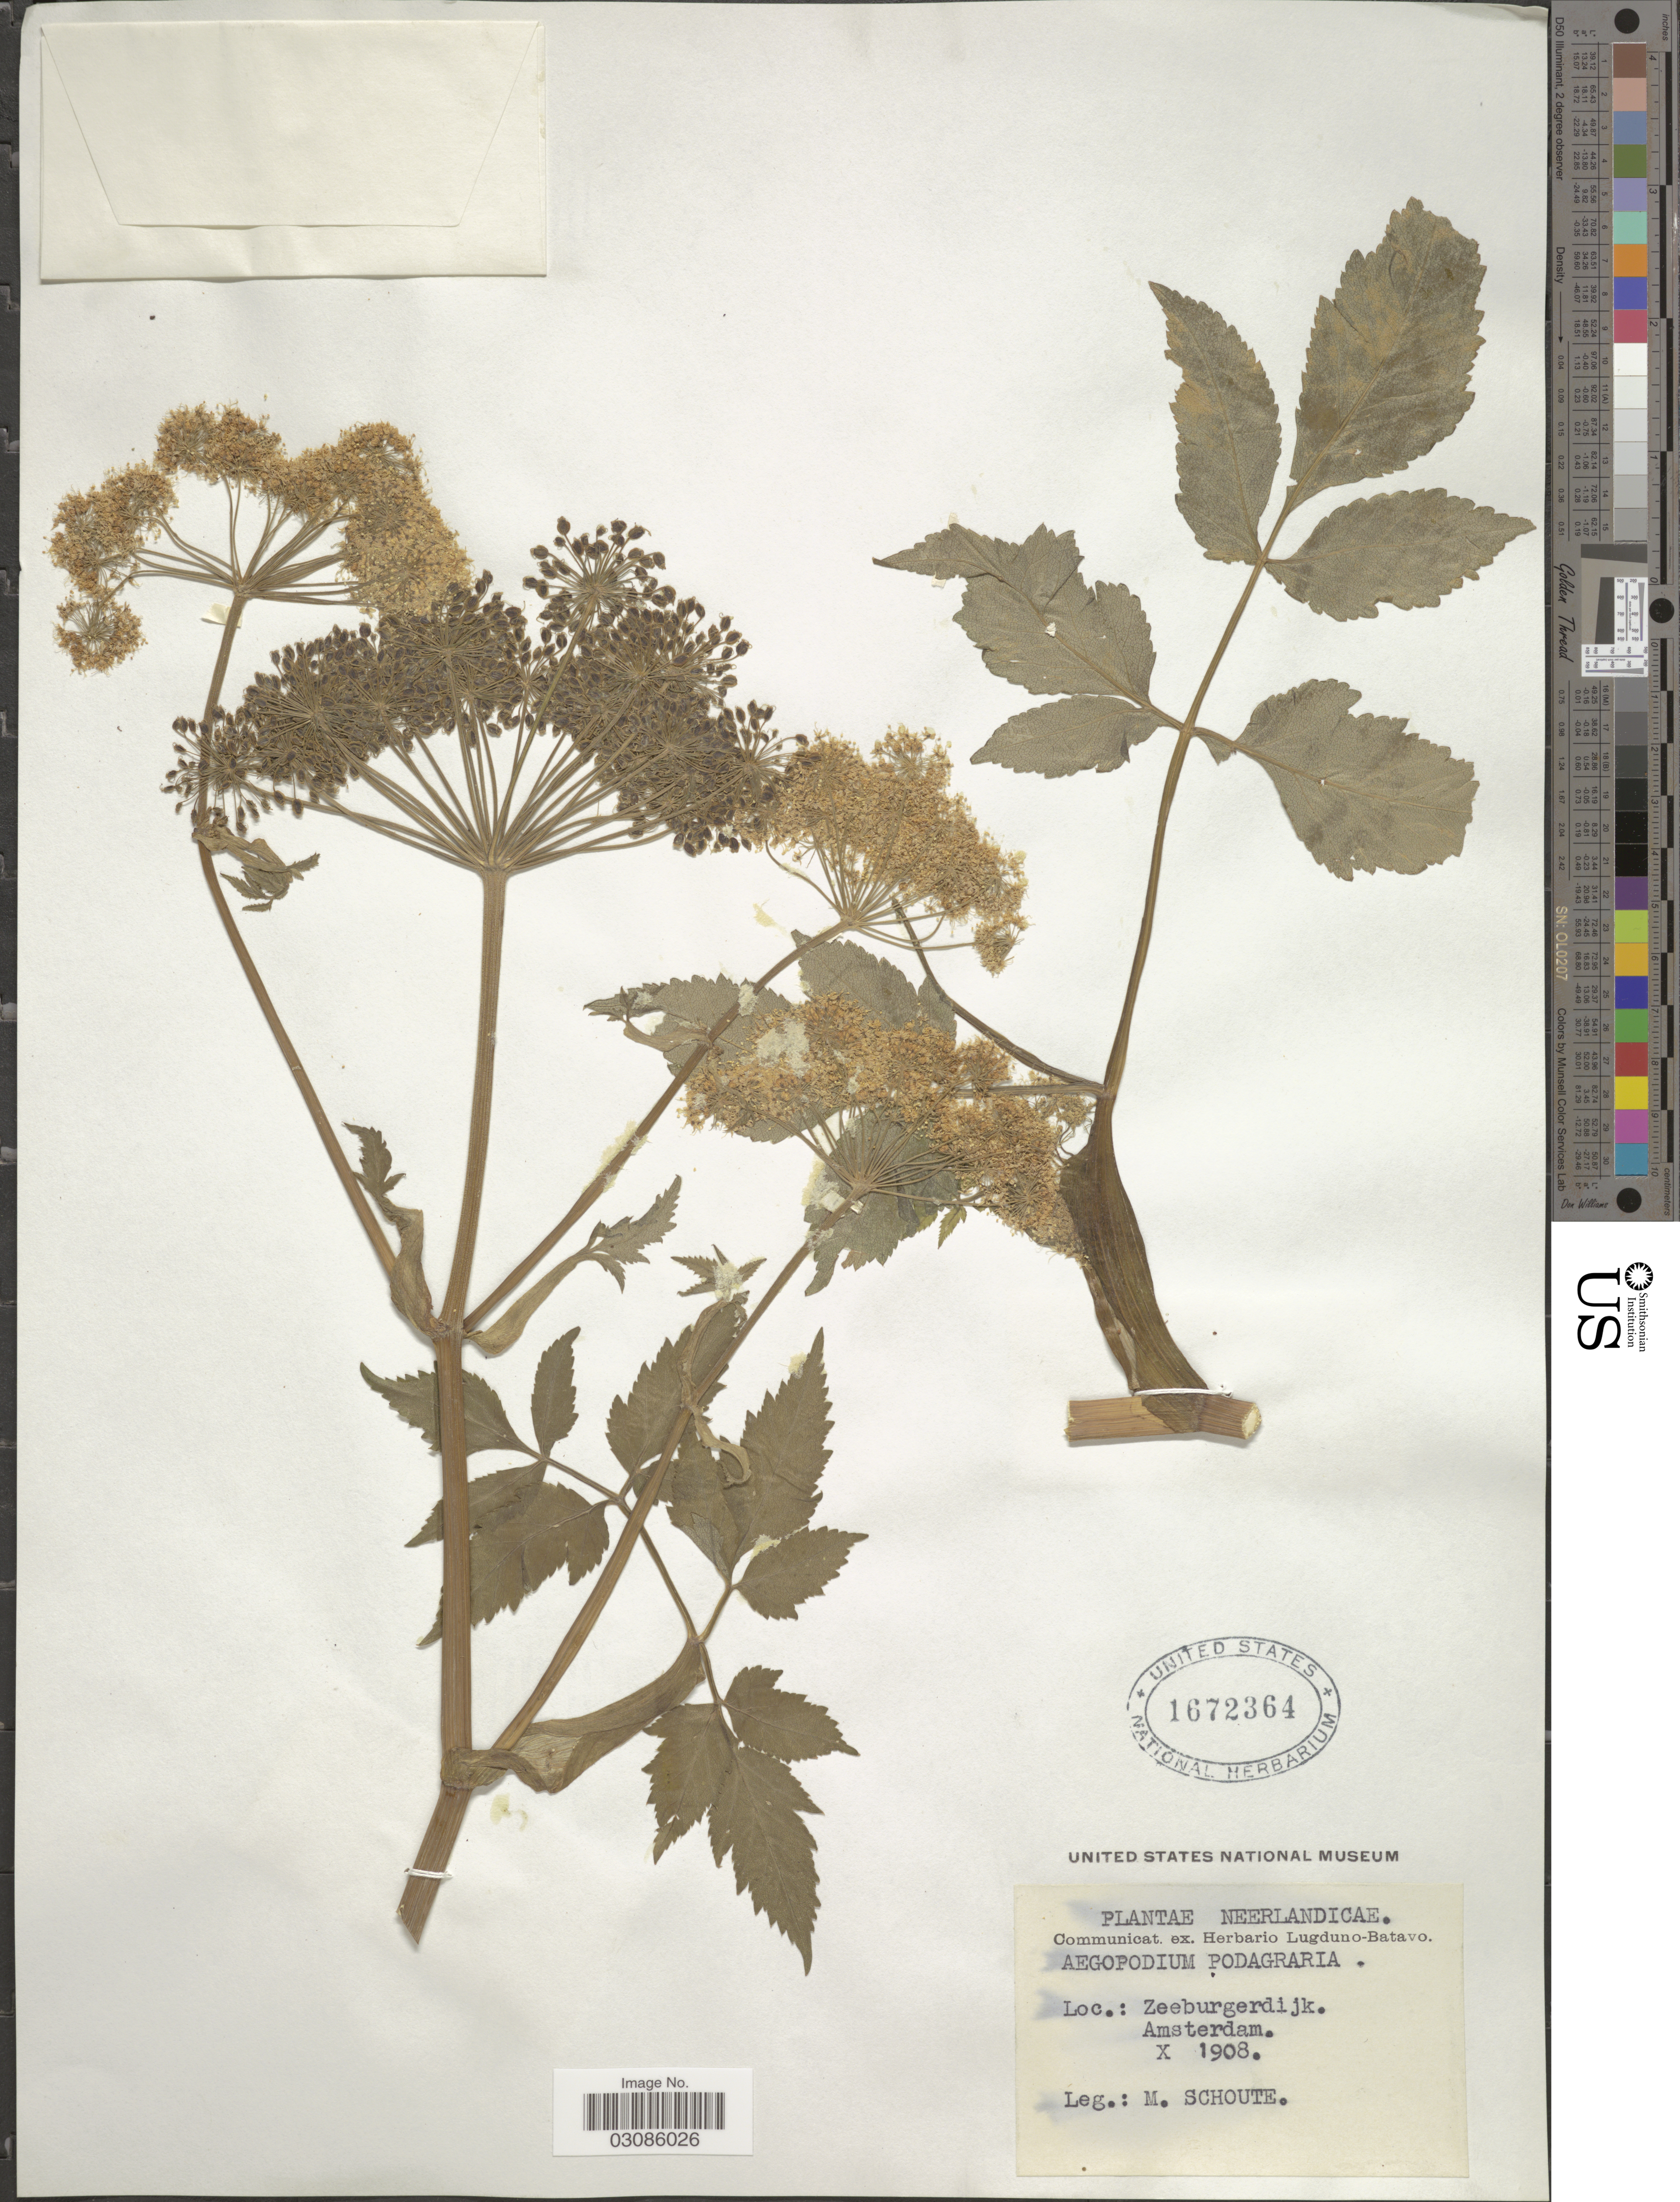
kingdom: Plantae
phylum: Tracheophyta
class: Magnoliopsida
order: Apiales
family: Apiaceae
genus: Aegopodium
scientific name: Aegopodium podagraria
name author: L.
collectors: M. Schoute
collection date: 1908-10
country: Netherlands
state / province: Noord Holland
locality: Neerlandicae. Zeeburgerdijk. Amsterdam.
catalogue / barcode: US 1672364